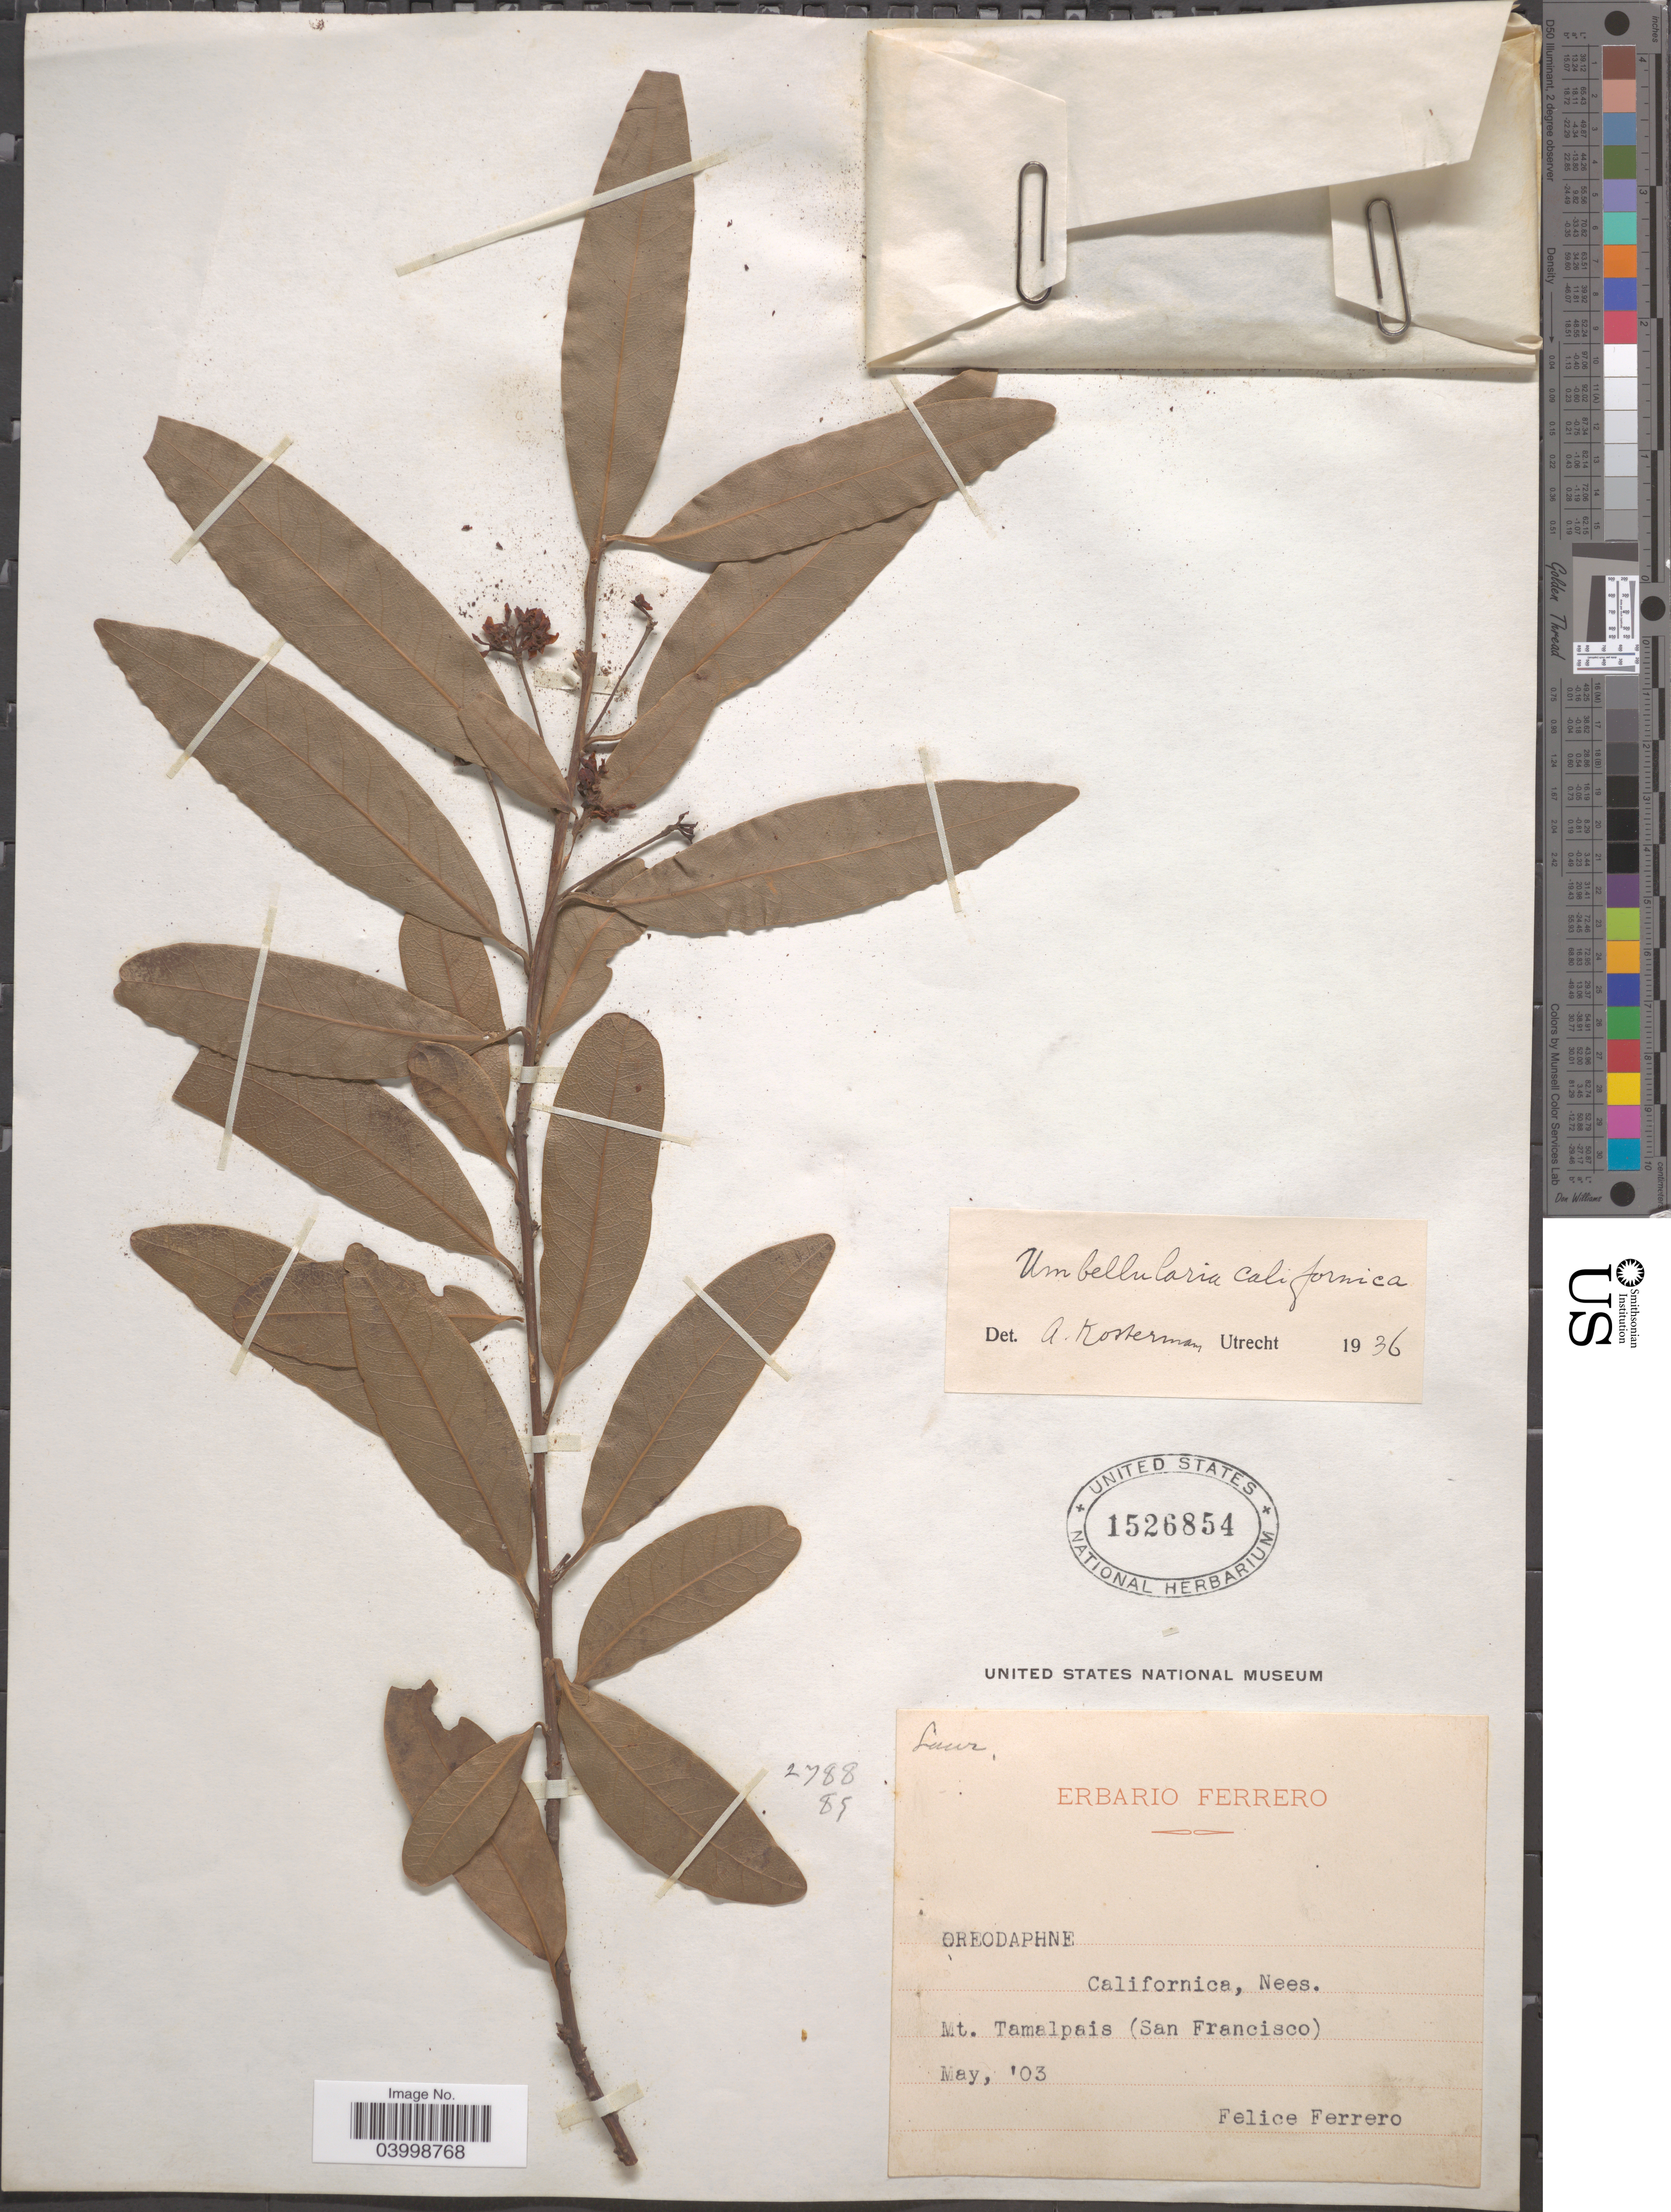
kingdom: Plantae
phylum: Tracheophyta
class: Magnoliopsida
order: Laurales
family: Lauraceae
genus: Umbellularia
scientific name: Umbellularia californica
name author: (Hook. & Arn.) Nutt.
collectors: F. Ferrero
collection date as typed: Transcribed d/m/y: /5/3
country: United States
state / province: California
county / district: San Francisco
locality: Mt. Tamalpais (San Francisco).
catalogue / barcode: US 1526854